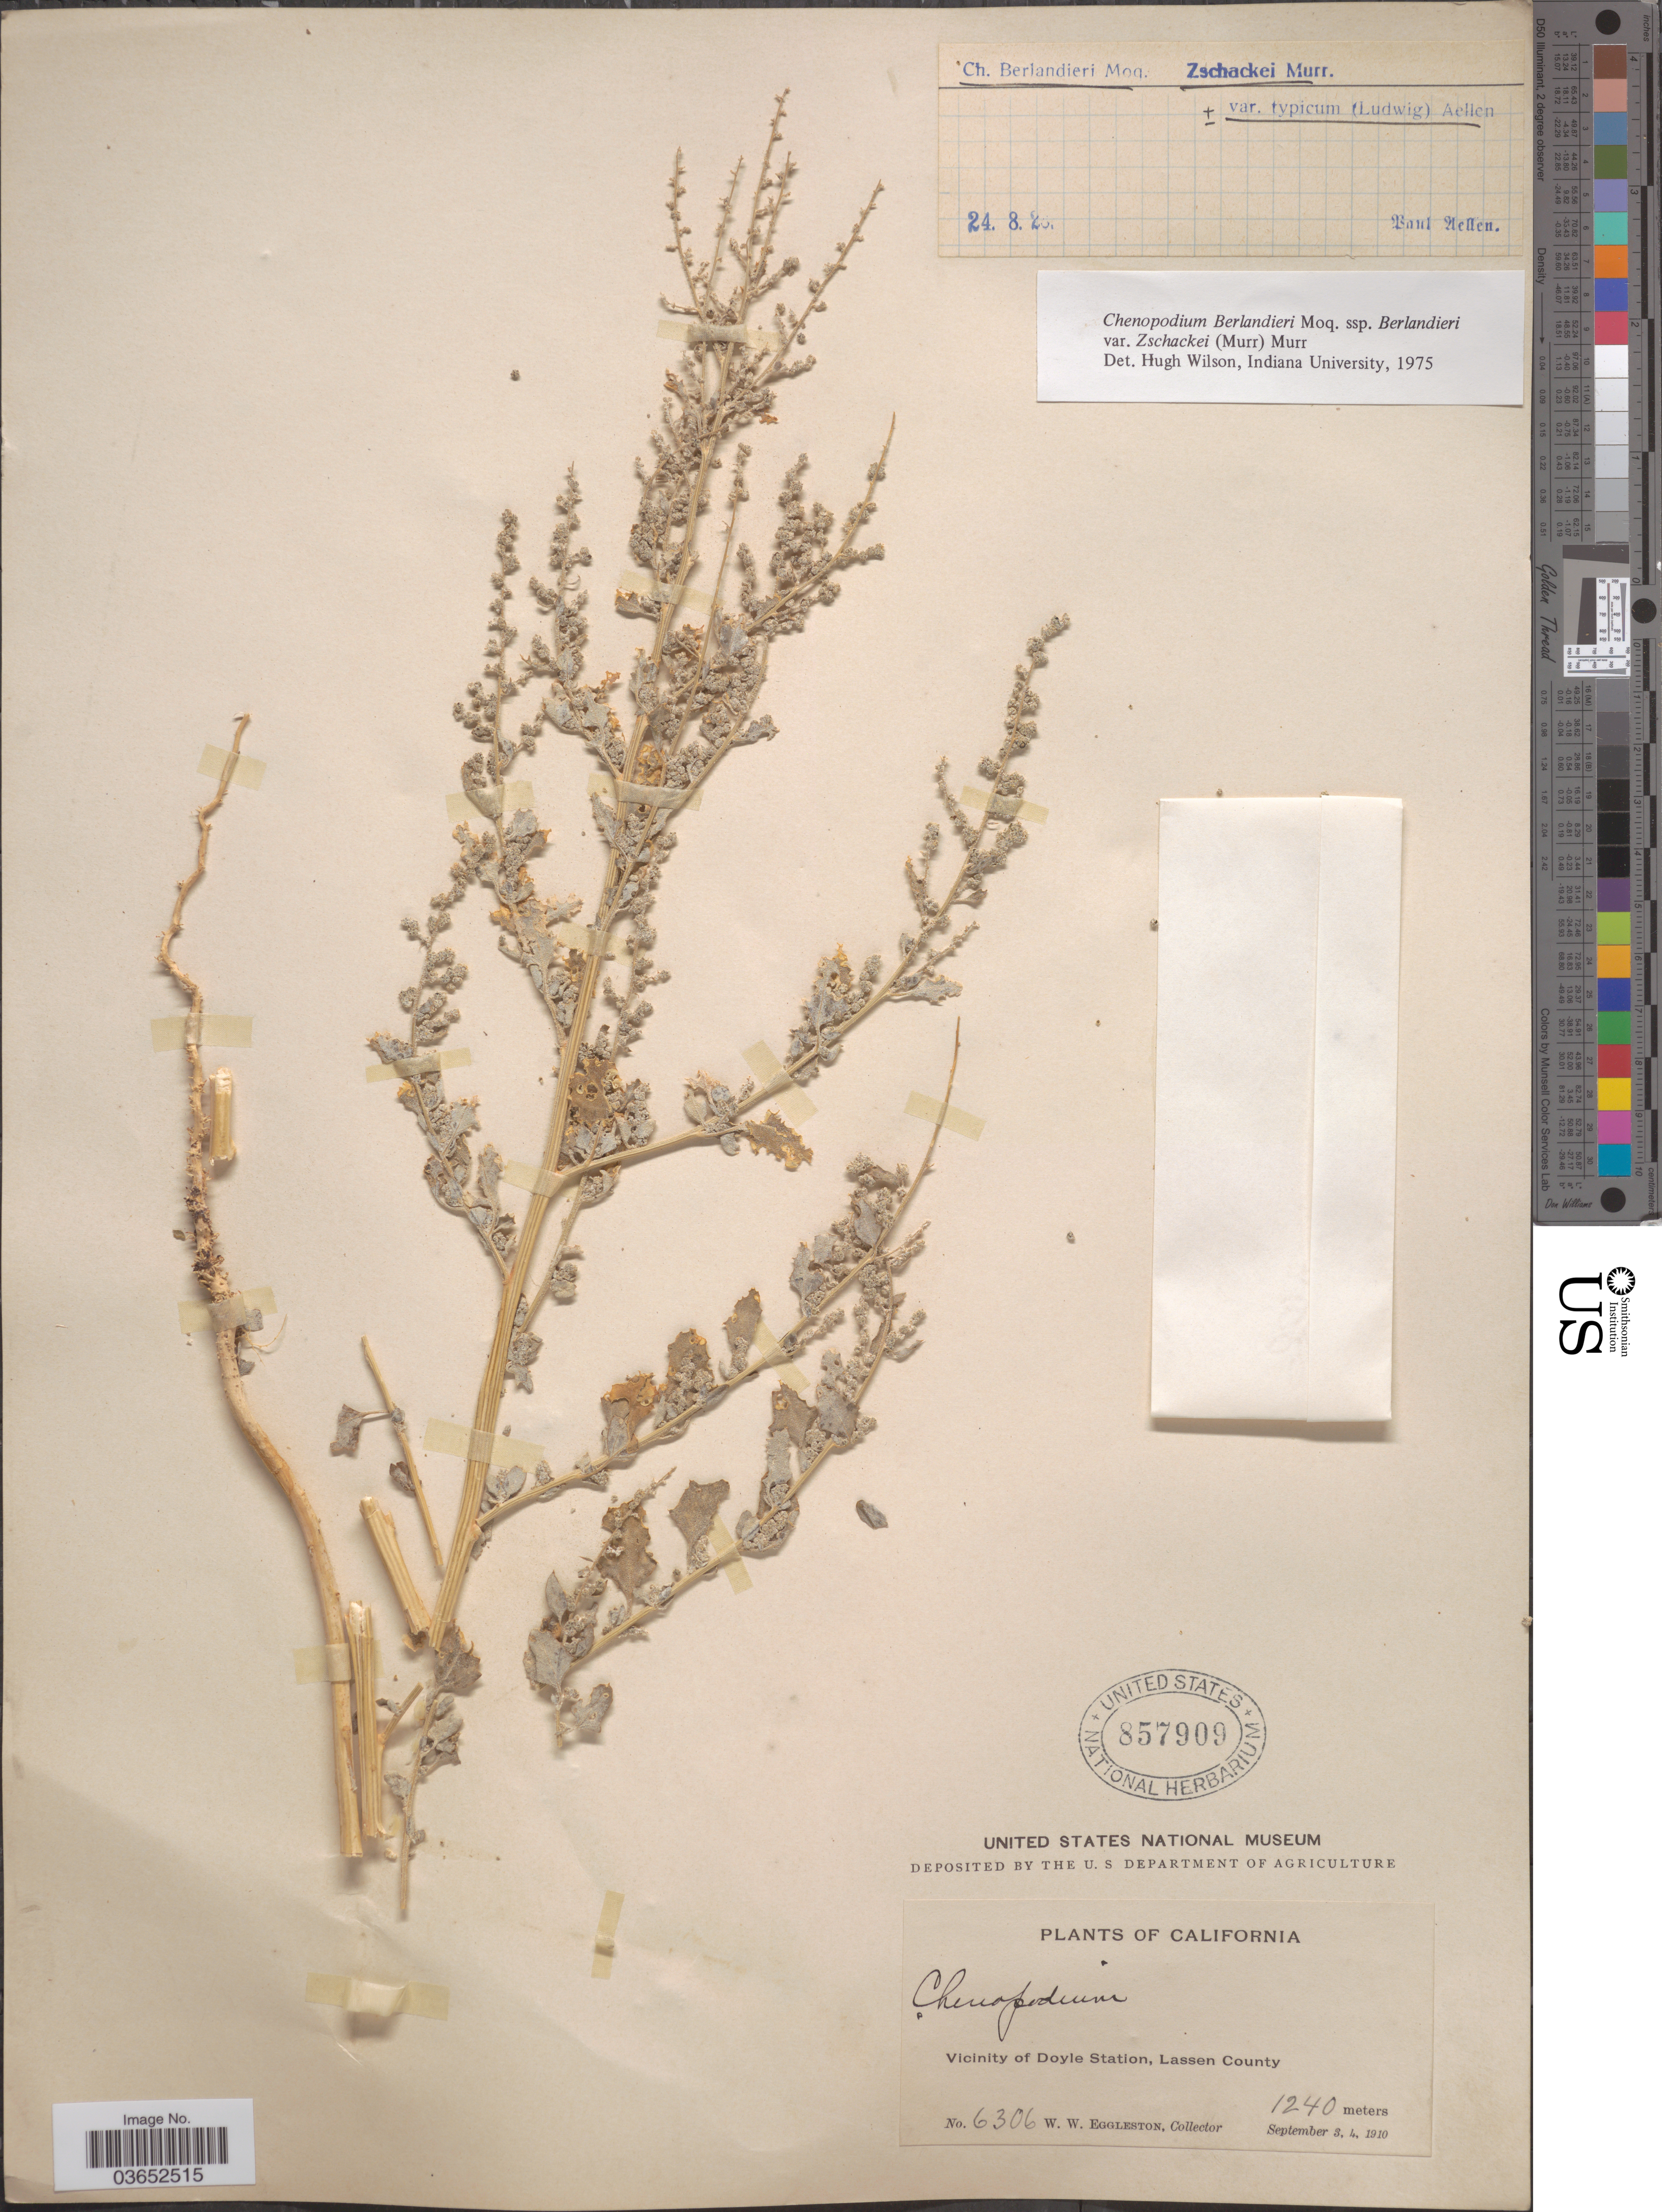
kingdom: Plantae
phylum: Tracheophyta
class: Magnoliopsida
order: Caryophyllales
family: Amaranthaceae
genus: Chenopodium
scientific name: Chenopodium berlandieri var. typicum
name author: A. Ludw. ex Graebn.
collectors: W. W. Eggleston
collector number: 6306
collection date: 1910-09-03/1910-09-04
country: United States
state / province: California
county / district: Lassen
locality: Vicinity of Doyle Station, Lassen County.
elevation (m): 1240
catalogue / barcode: US 857909